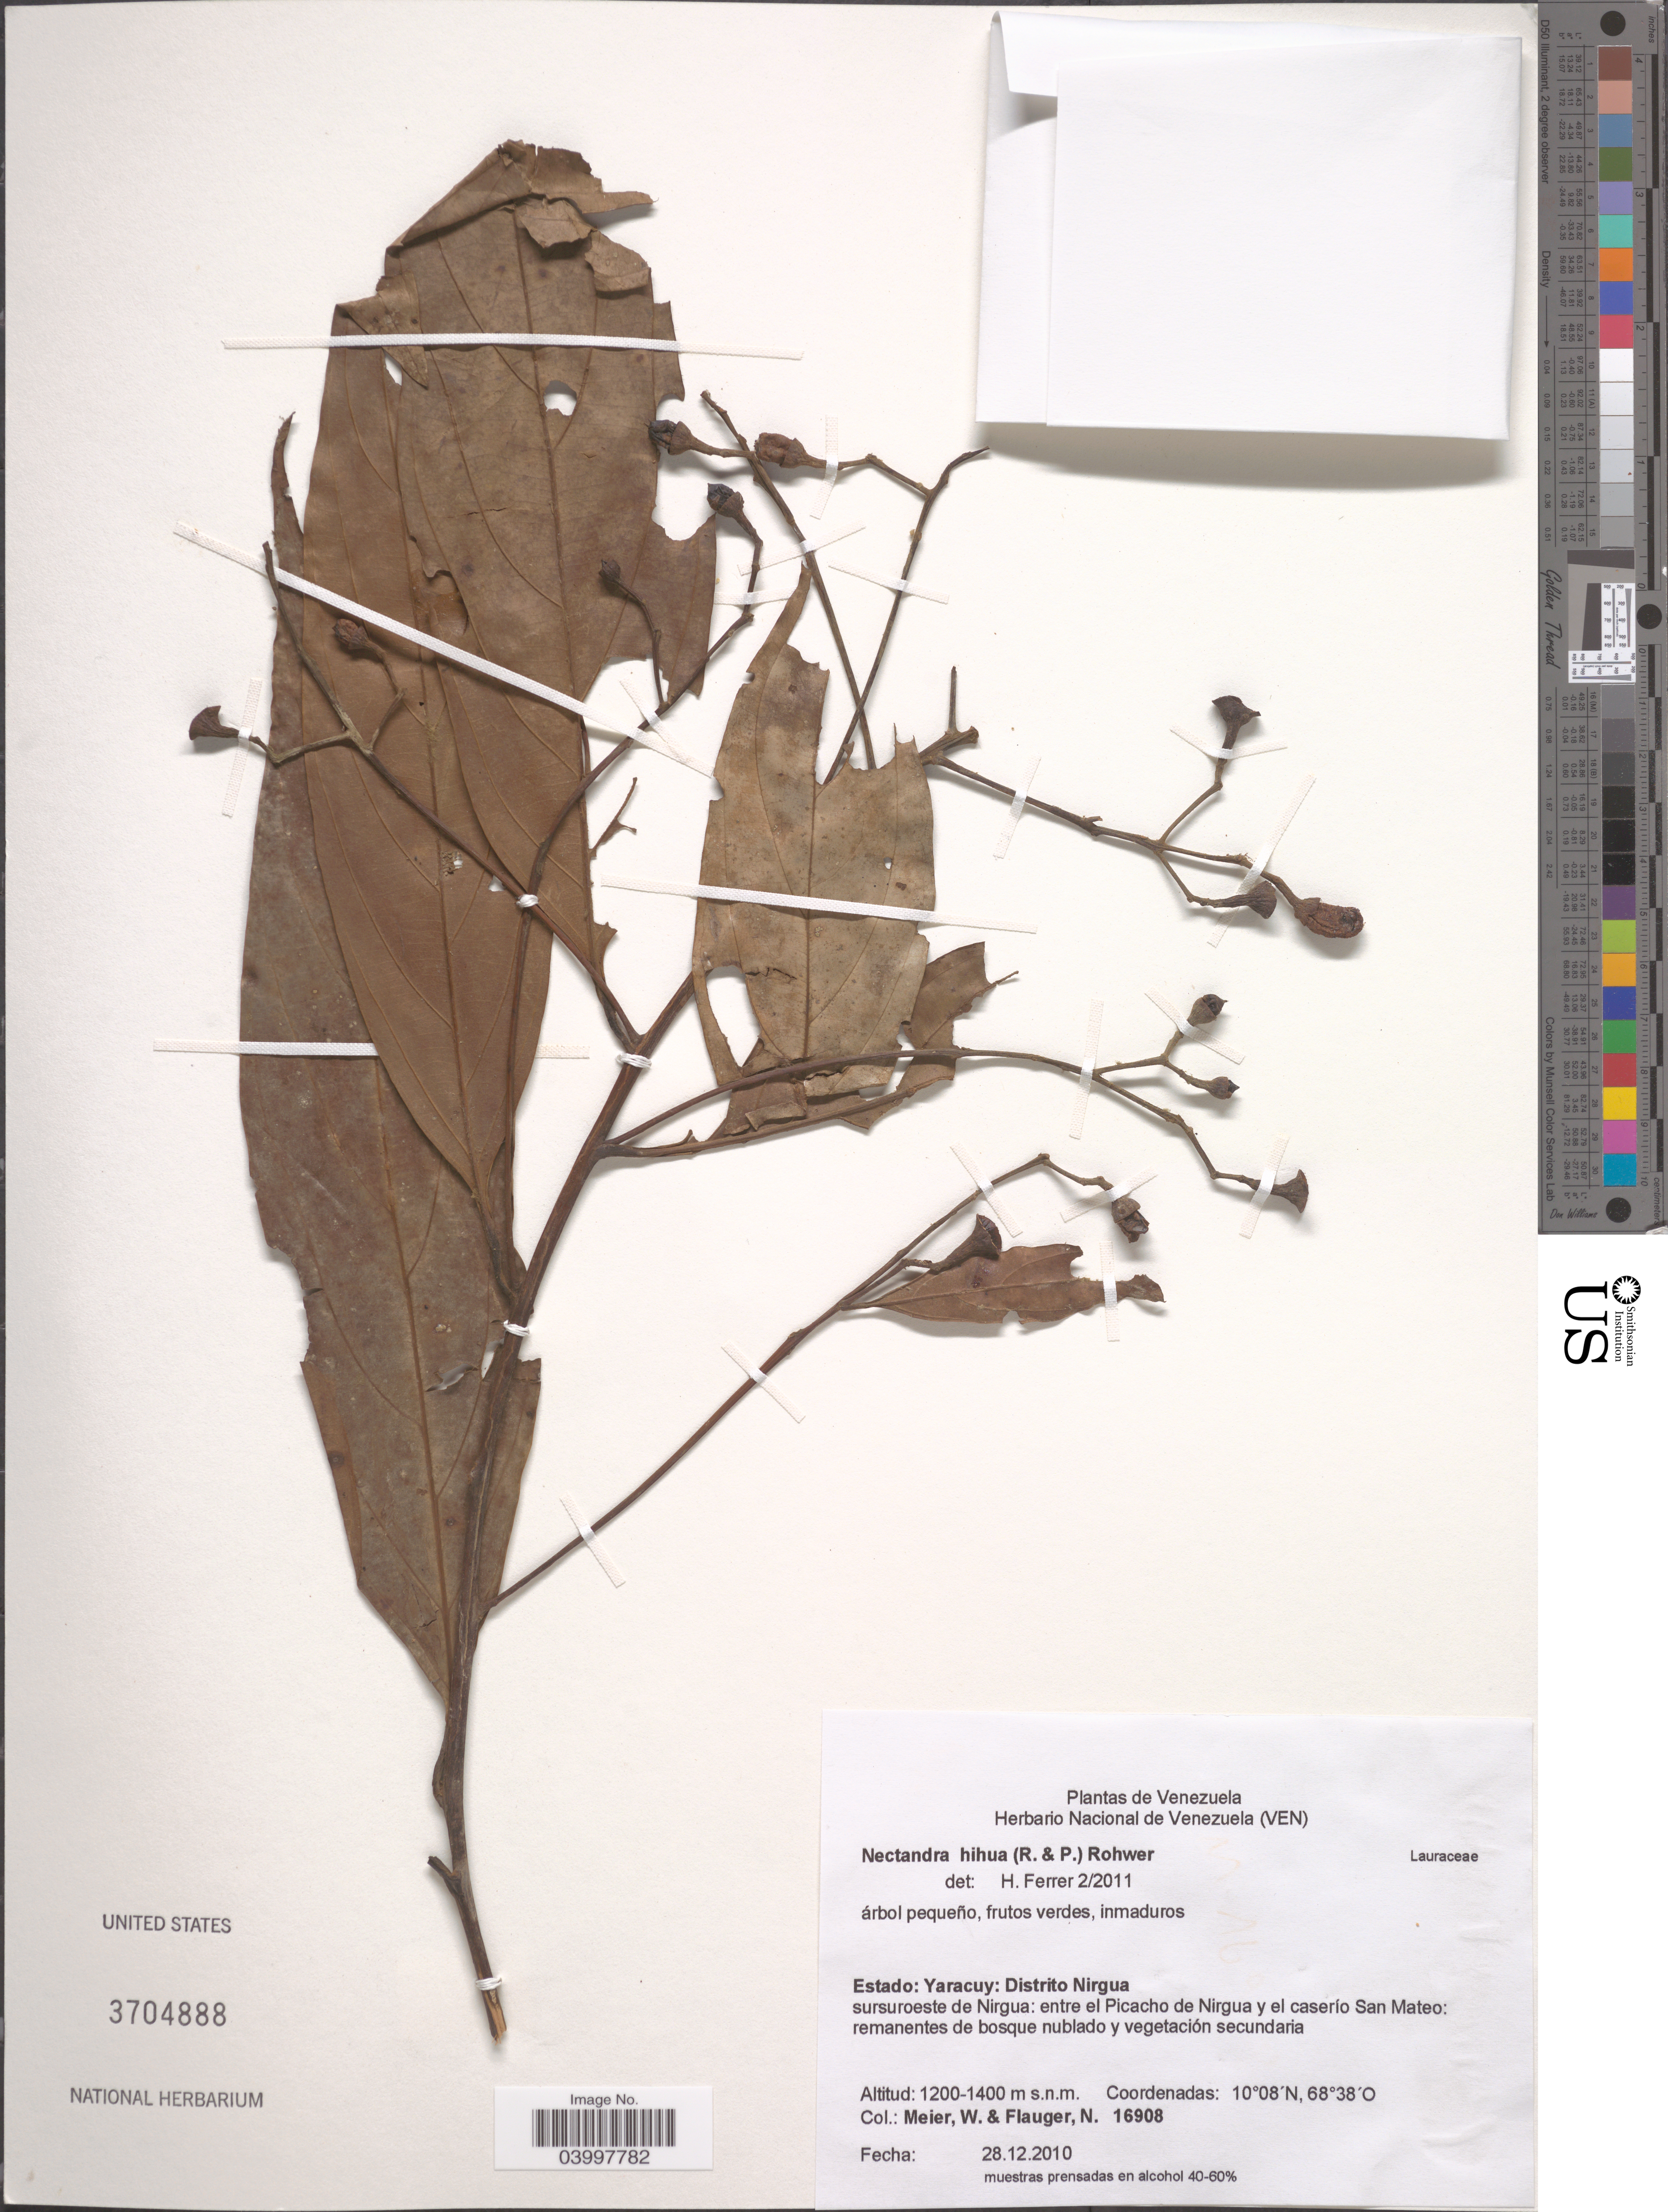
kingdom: Plantae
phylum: Tracheophyta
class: Magnoliopsida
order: Laurales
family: Lauraceae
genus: Nectandra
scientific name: Nectandra hihua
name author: (Ruiz & Pav.) Rohwer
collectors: W. Meier & N. Flauger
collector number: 16908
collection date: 2010-12-28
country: Venezuela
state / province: Yaracuy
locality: Distrito Nirgua sursuroeste de Nirgua: entre el Picacho de Nirgua y el caserío San Mateo.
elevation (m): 1200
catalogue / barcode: US 3704888